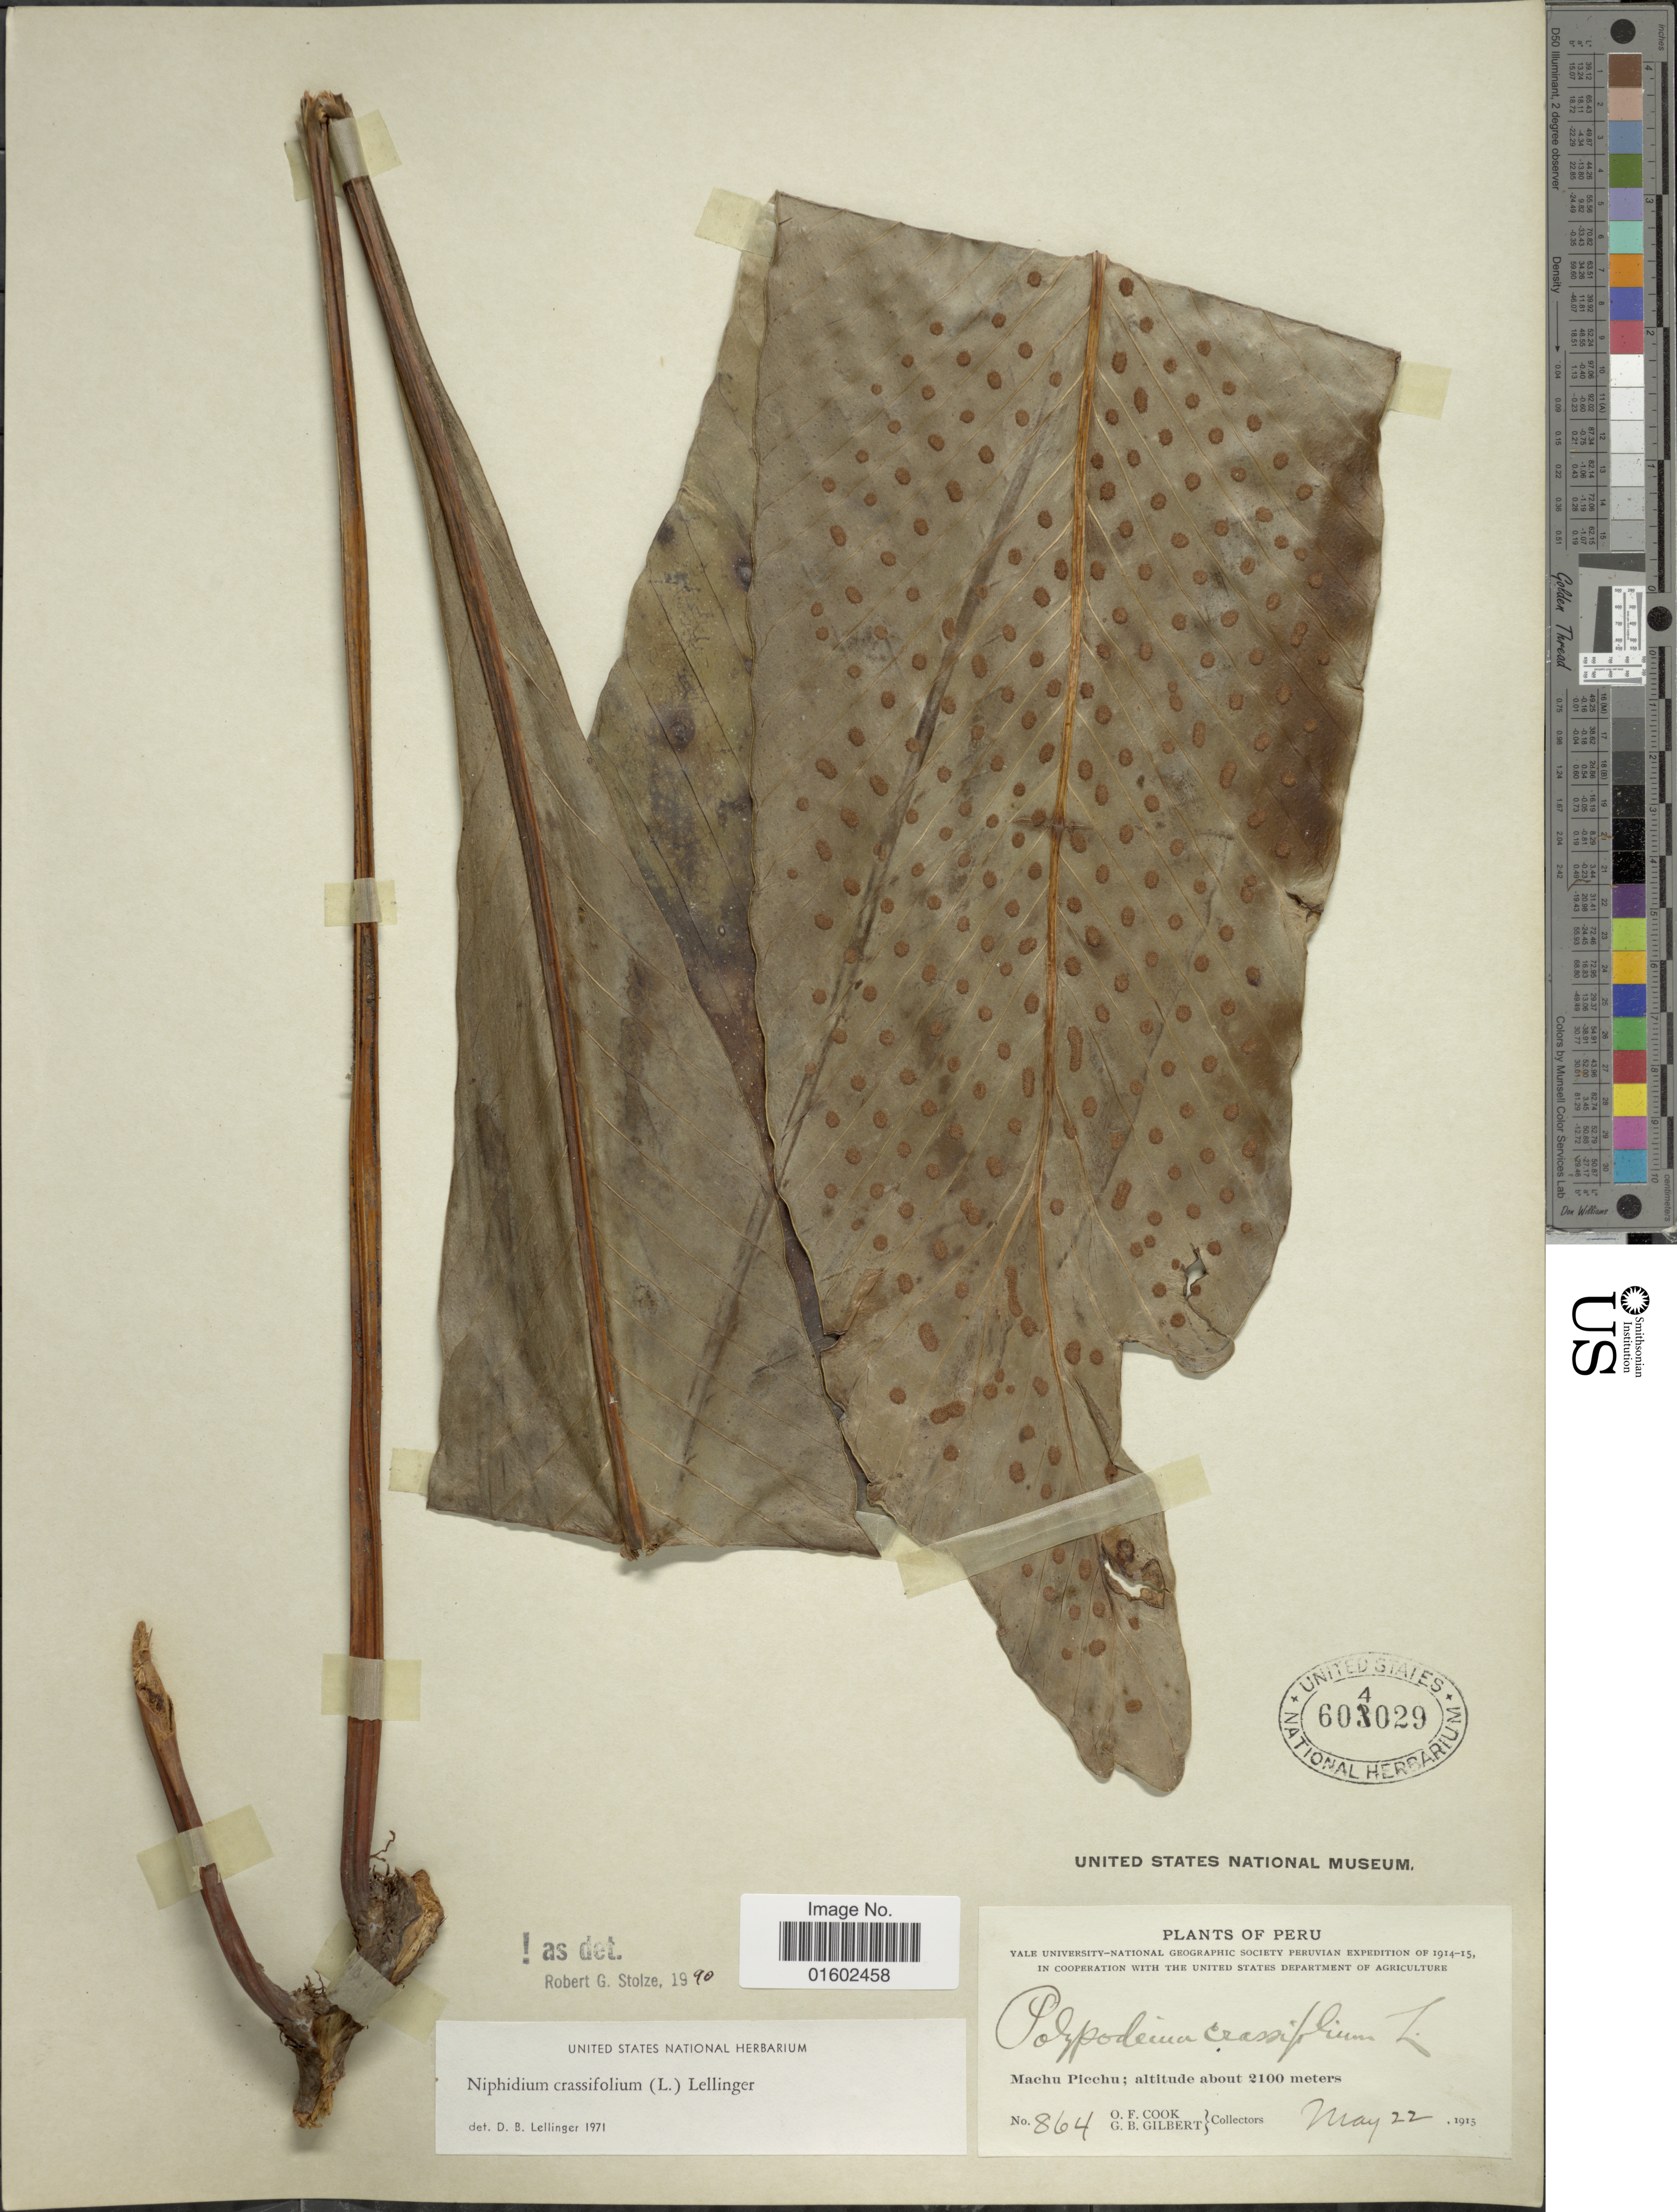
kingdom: Plantae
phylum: Tracheophyta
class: Polypodiopsida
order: Polypodiales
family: Polypodiaceae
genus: Niphidium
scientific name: Niphidium crassifolium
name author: (L.) Lellinger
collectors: O. F. Cook & G. B. Gilbert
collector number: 864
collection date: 1915-05-22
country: Peru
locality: Machu Picchu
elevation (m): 2100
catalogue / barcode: US 604029